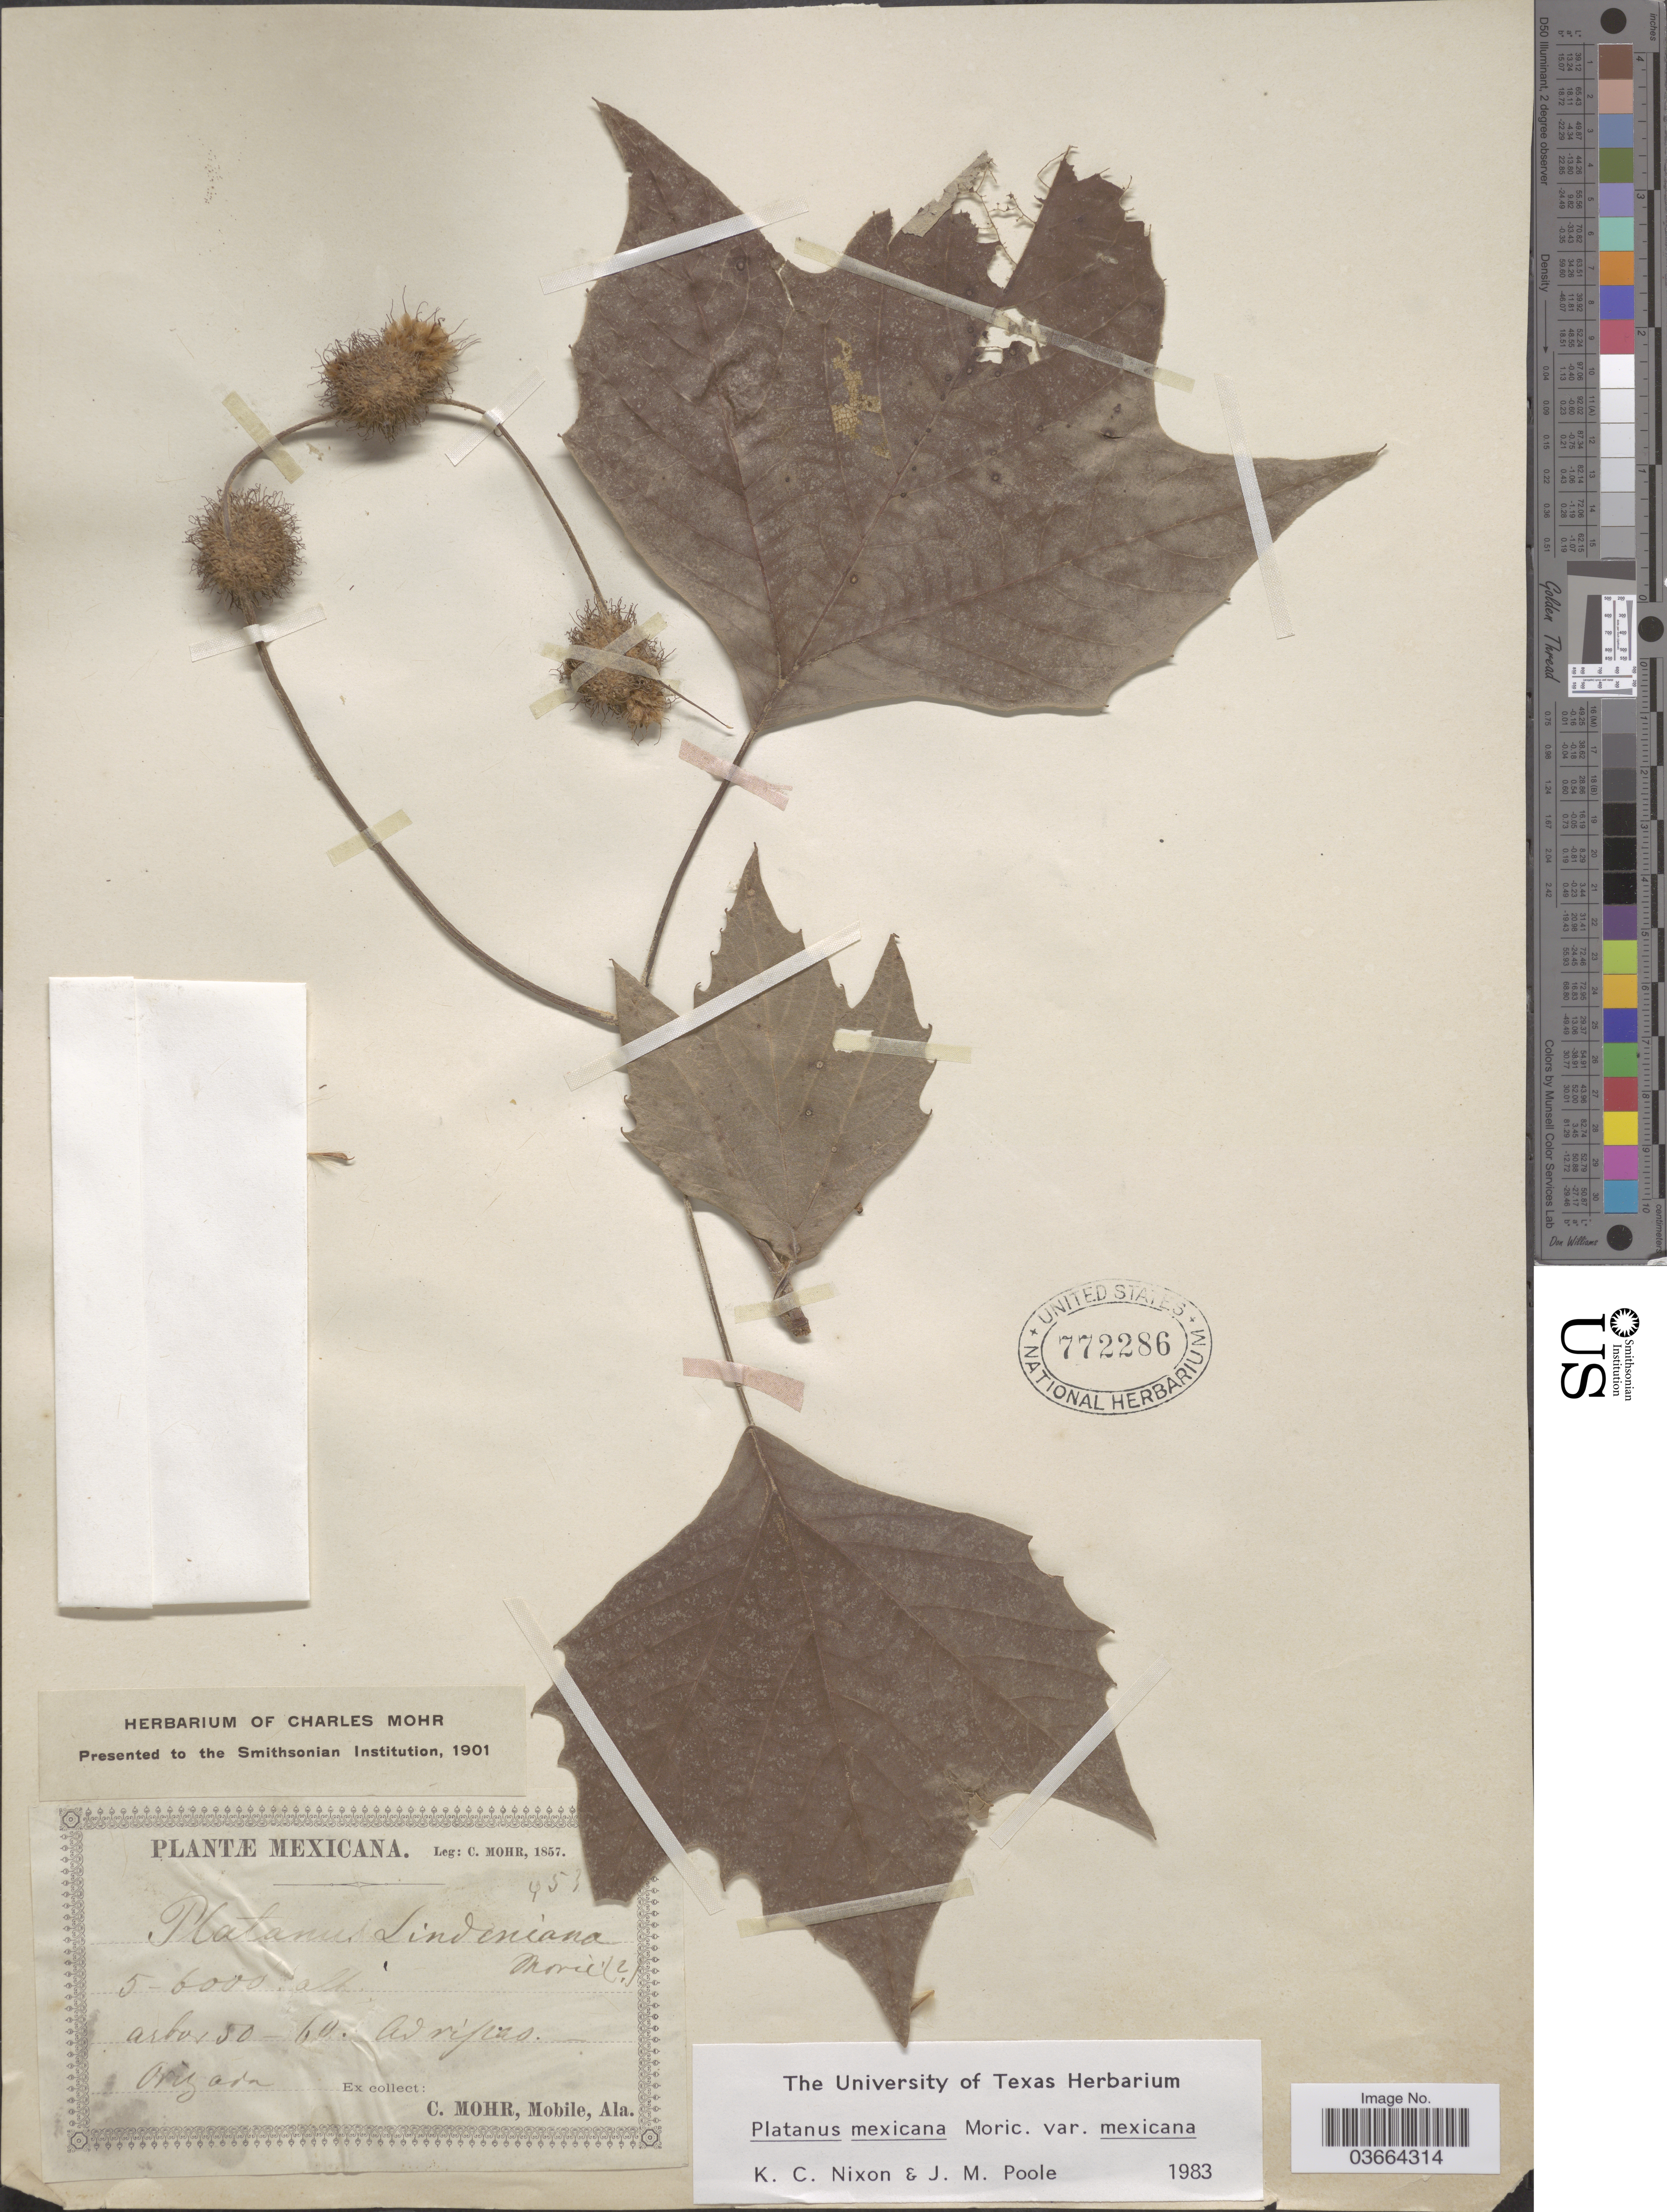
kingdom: Plantae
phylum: Tracheophyta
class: Magnoliopsida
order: Proteales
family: Platanaceae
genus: Platanus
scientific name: Platanus mexicana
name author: Moric.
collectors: Mohr, C. T. (herbarium)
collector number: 953*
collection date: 1857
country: Mexico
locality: Orizava.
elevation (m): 1524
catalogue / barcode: US 772286